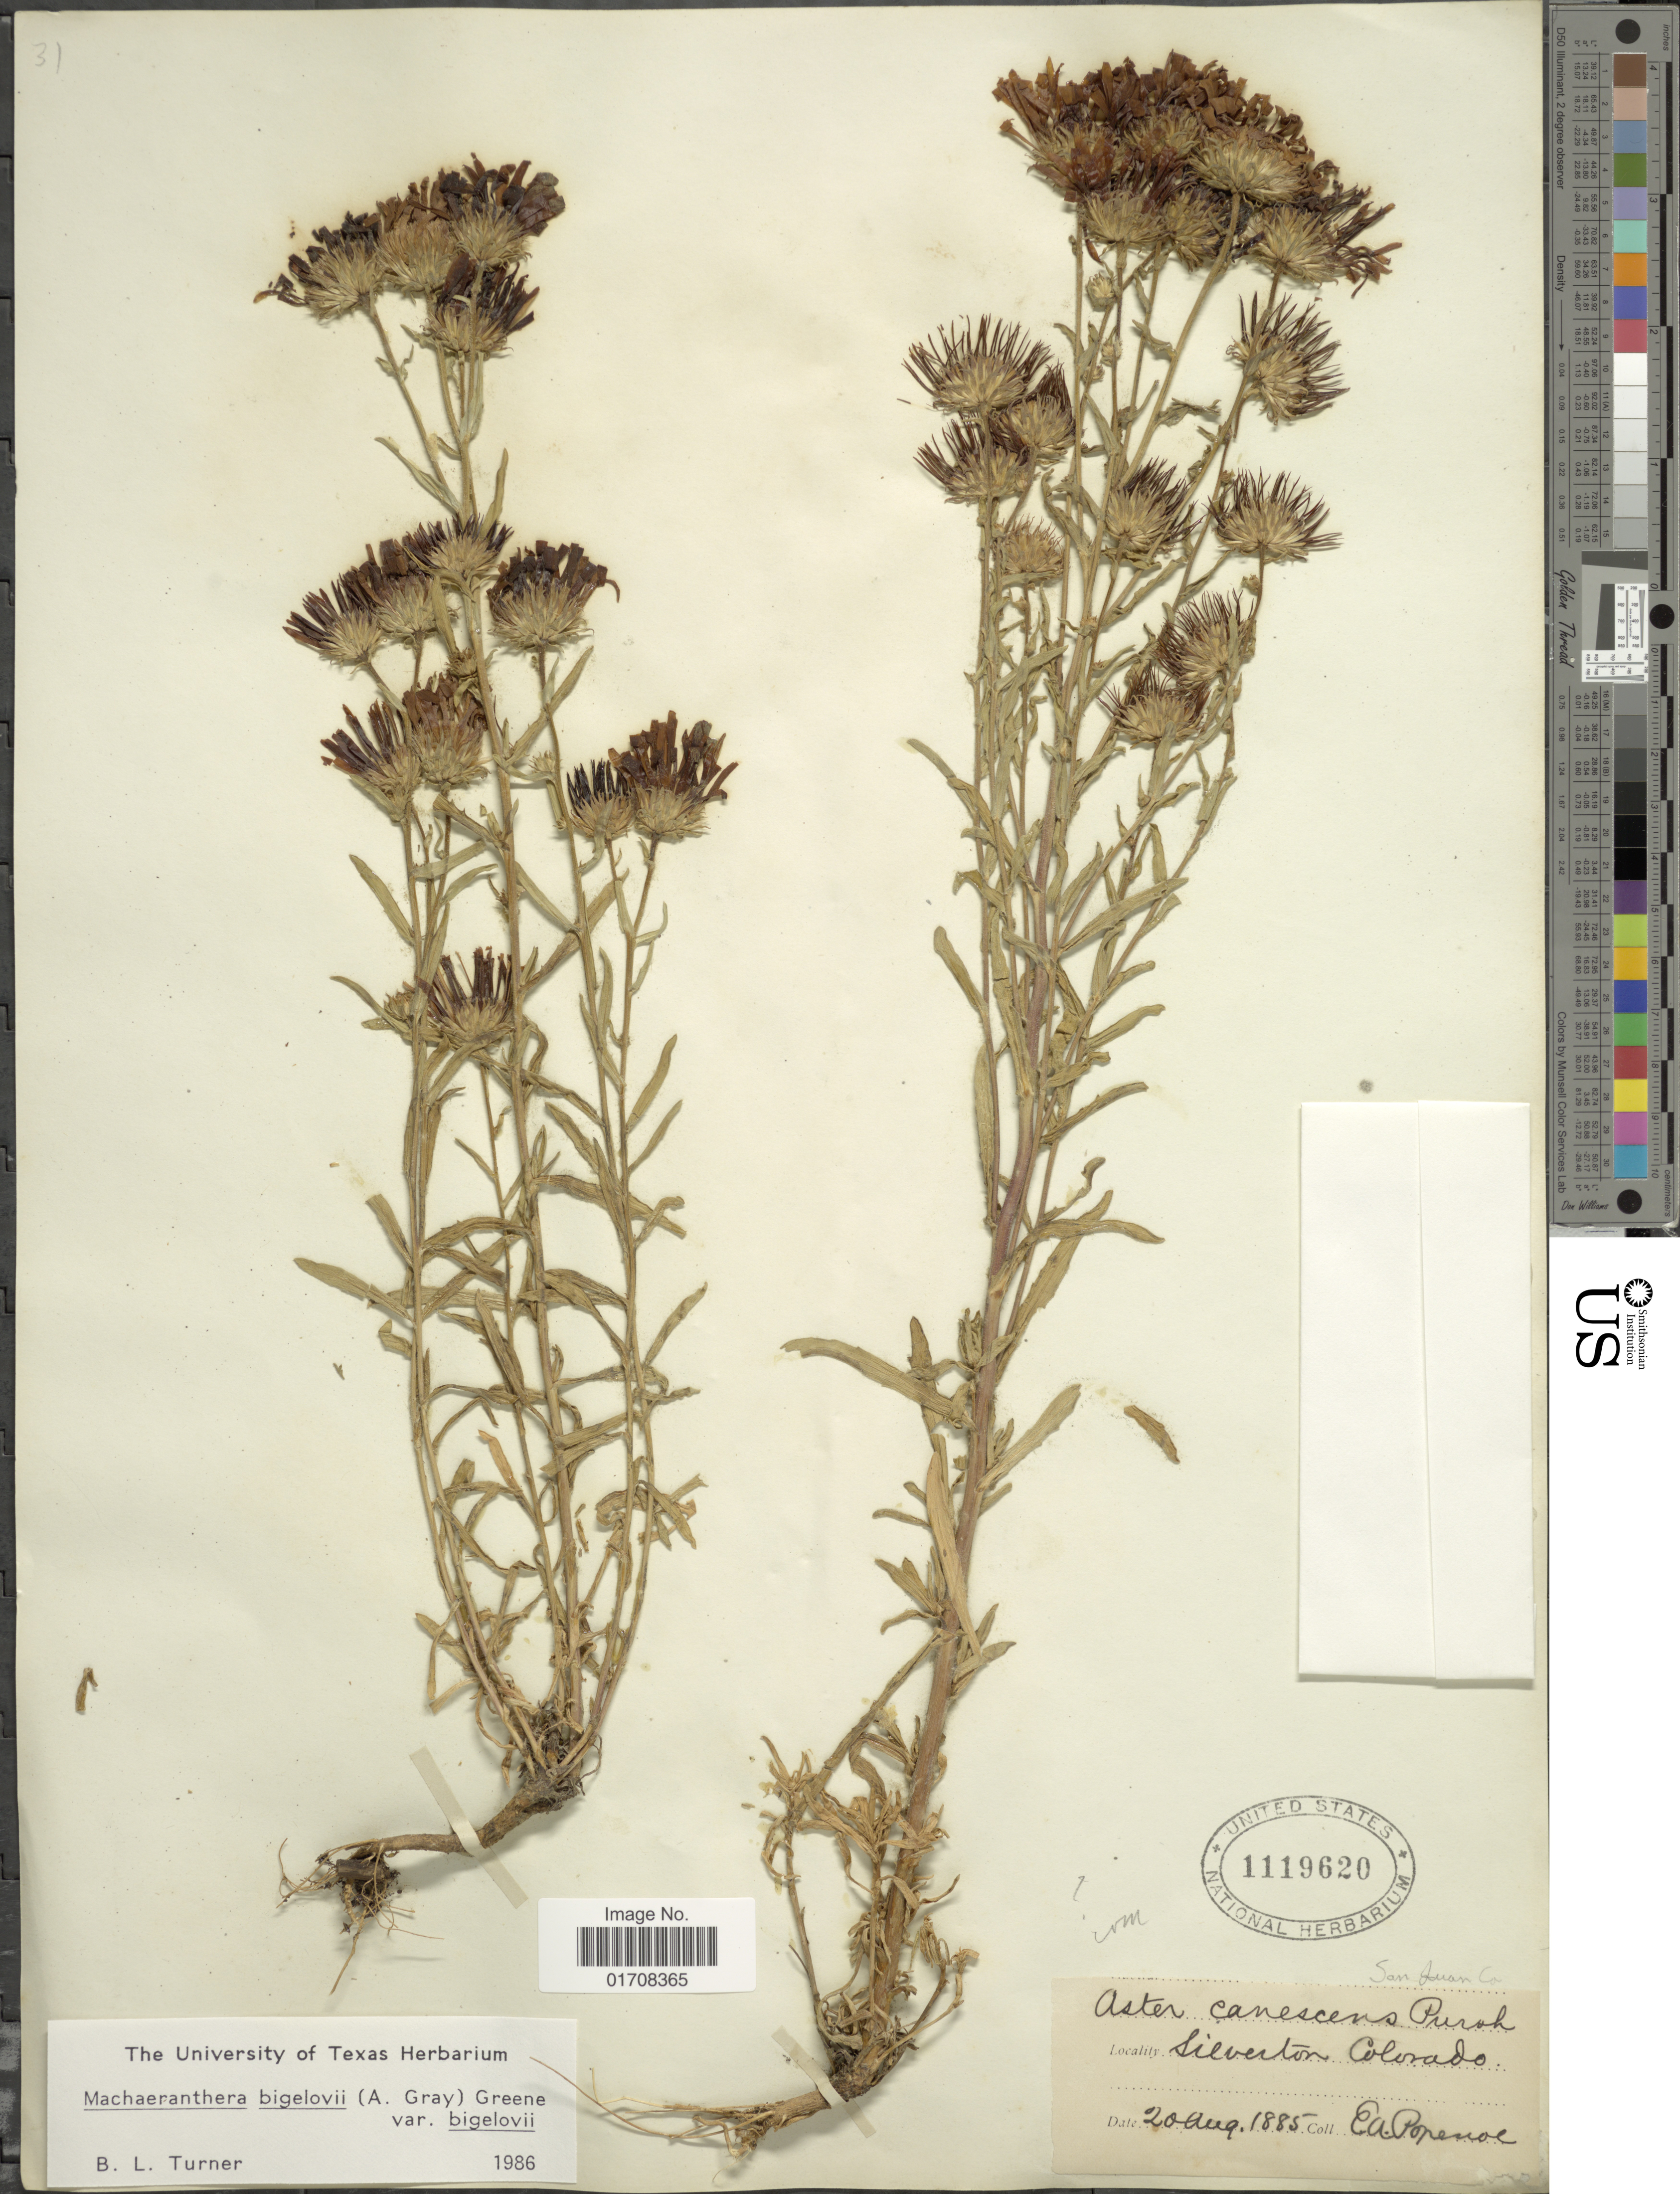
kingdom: Plantae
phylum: Tracheophyta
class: Magnoliopsida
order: Asterales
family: Asteraceae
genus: Machaeranthera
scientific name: Machaeranthera bigelovii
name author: (A. Gray) Greene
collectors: E. A. Popenoe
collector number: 31?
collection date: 1885-08-20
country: United States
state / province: Colorado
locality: Silverton, San Juan Co.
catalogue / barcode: US 1119620